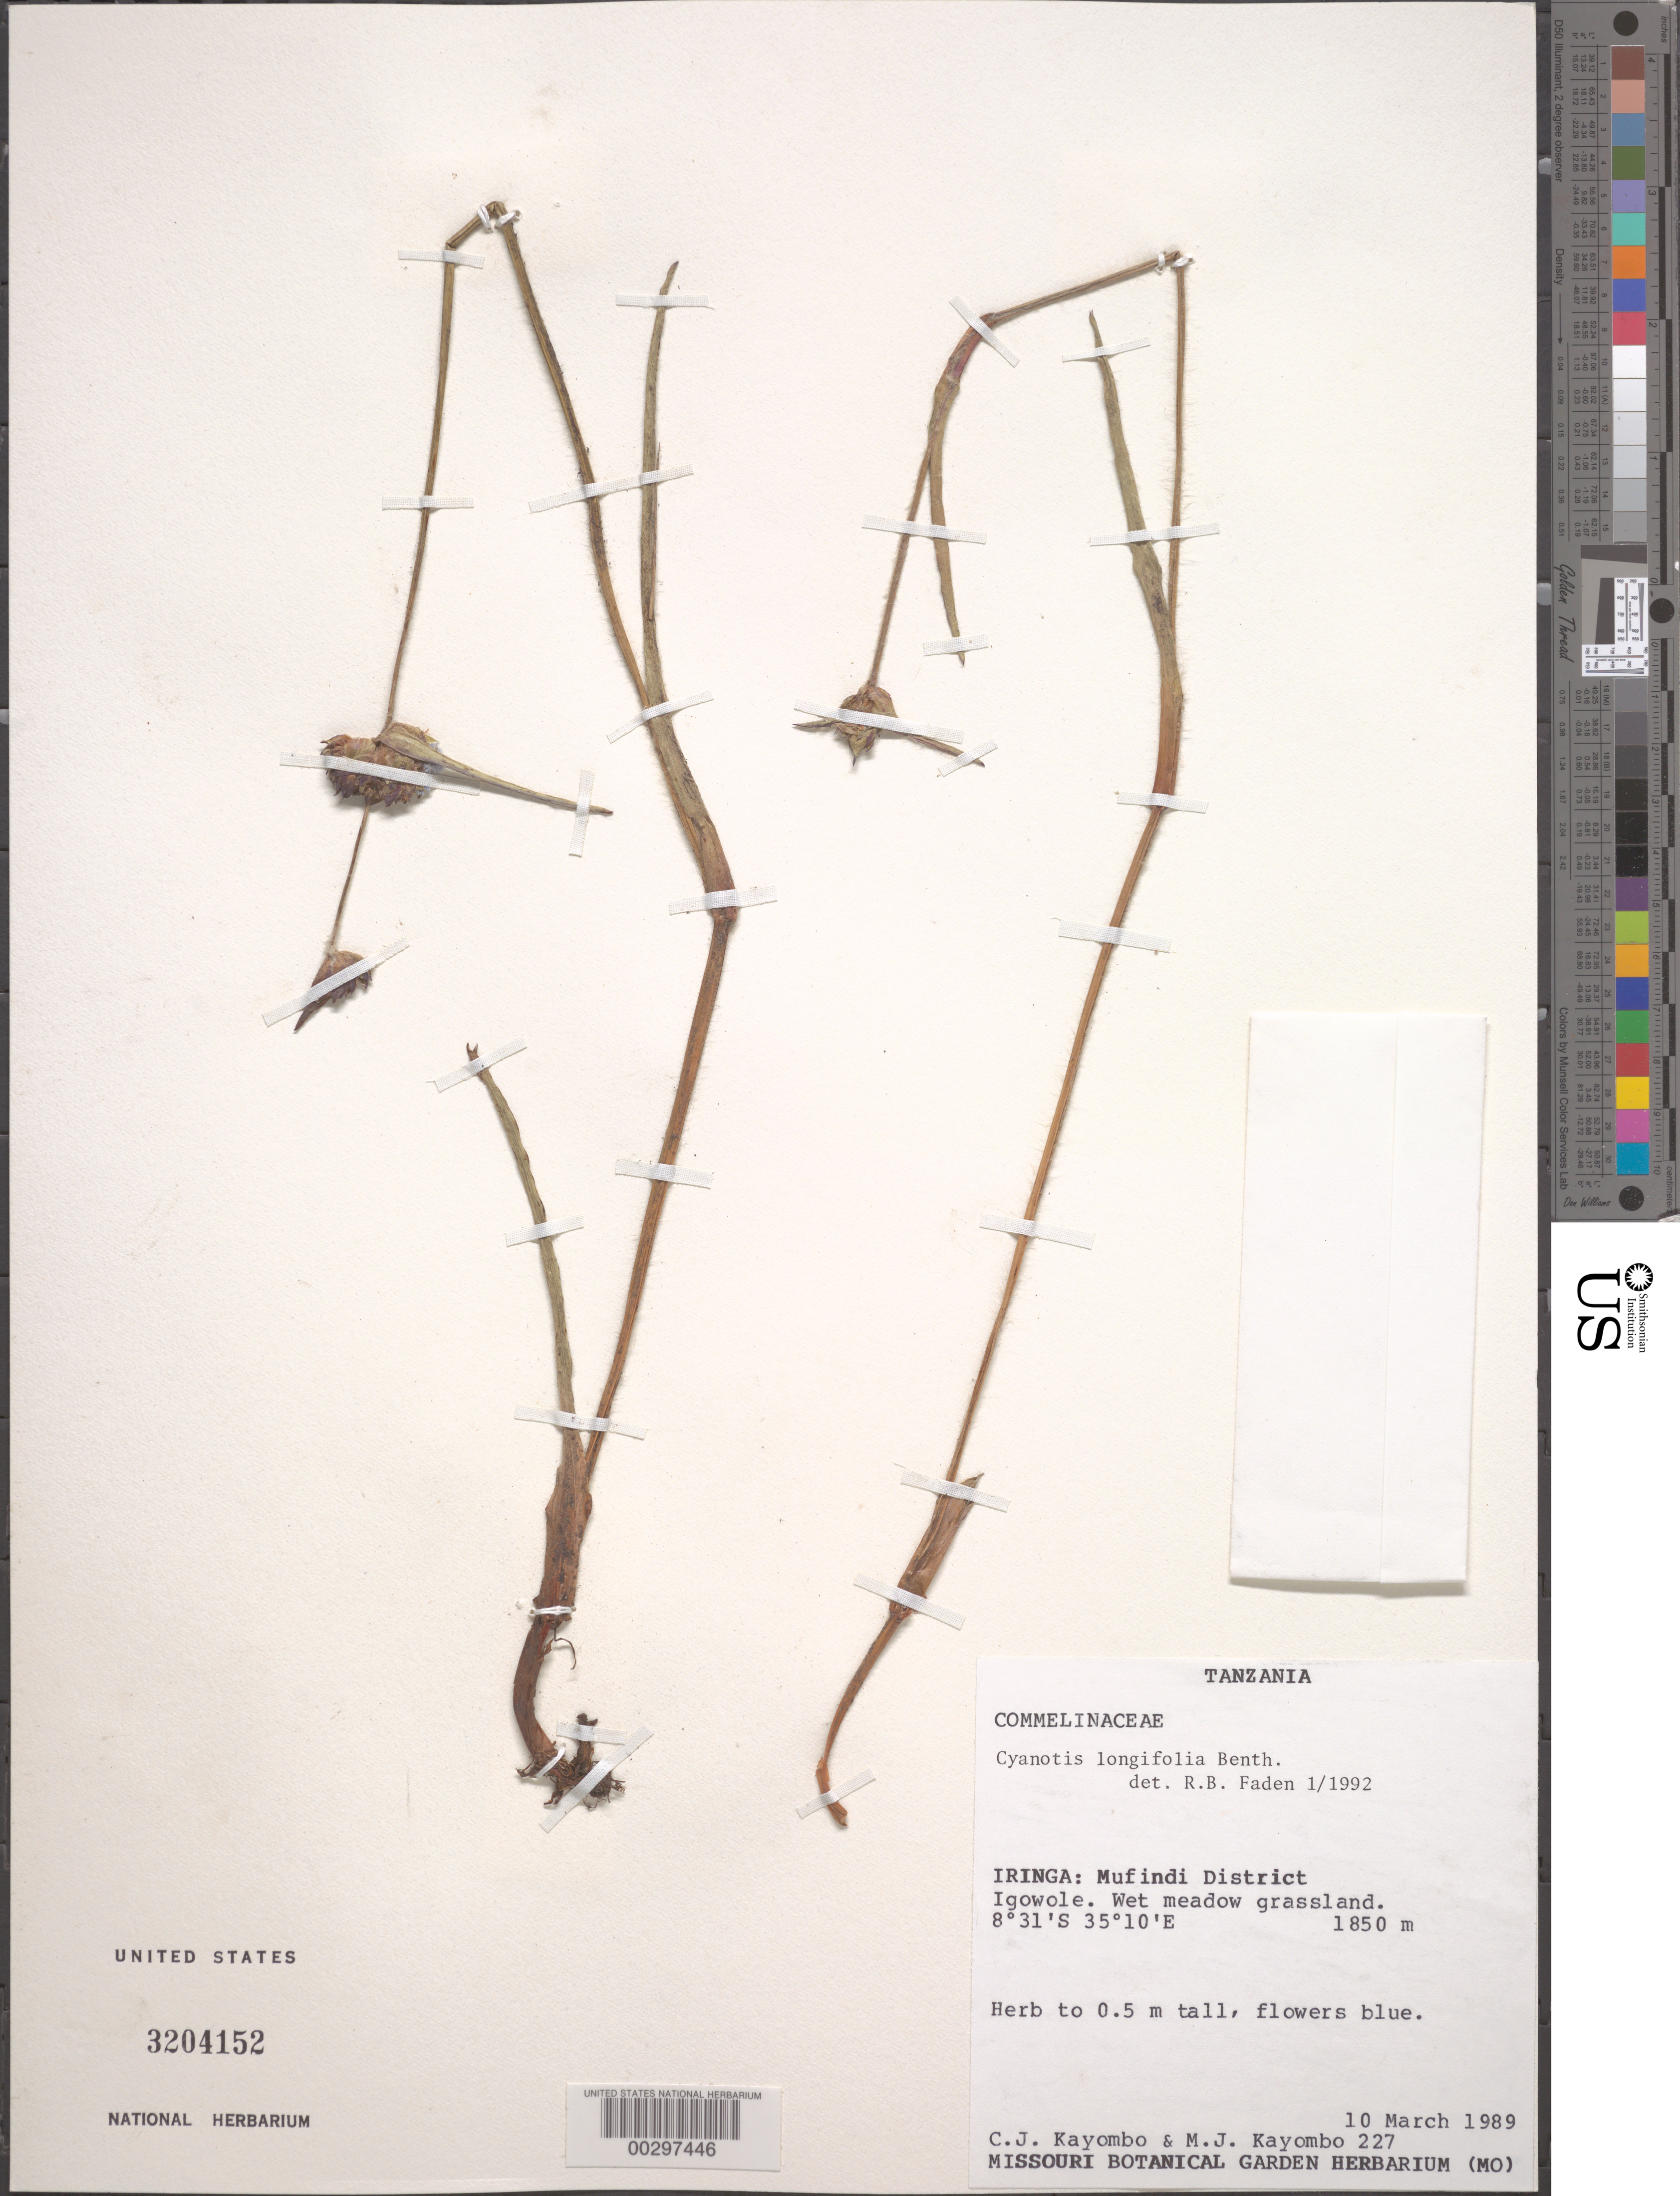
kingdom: Plantae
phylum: Tracheophyta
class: Liliopsida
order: Commelinales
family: Commelinaceae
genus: Cyanotis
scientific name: Cyanotis longifolia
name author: Benth.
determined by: Faden, Robert B., (US), Smithsonian Institution - National Museum of Natural History (UNITED STATES)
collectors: C. Kayombo & M. Kayombo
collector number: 227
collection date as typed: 10 Mar 1989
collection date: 1989-03-10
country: Tanzania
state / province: Iringa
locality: Munfindi district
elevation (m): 1850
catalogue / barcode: US 3204152